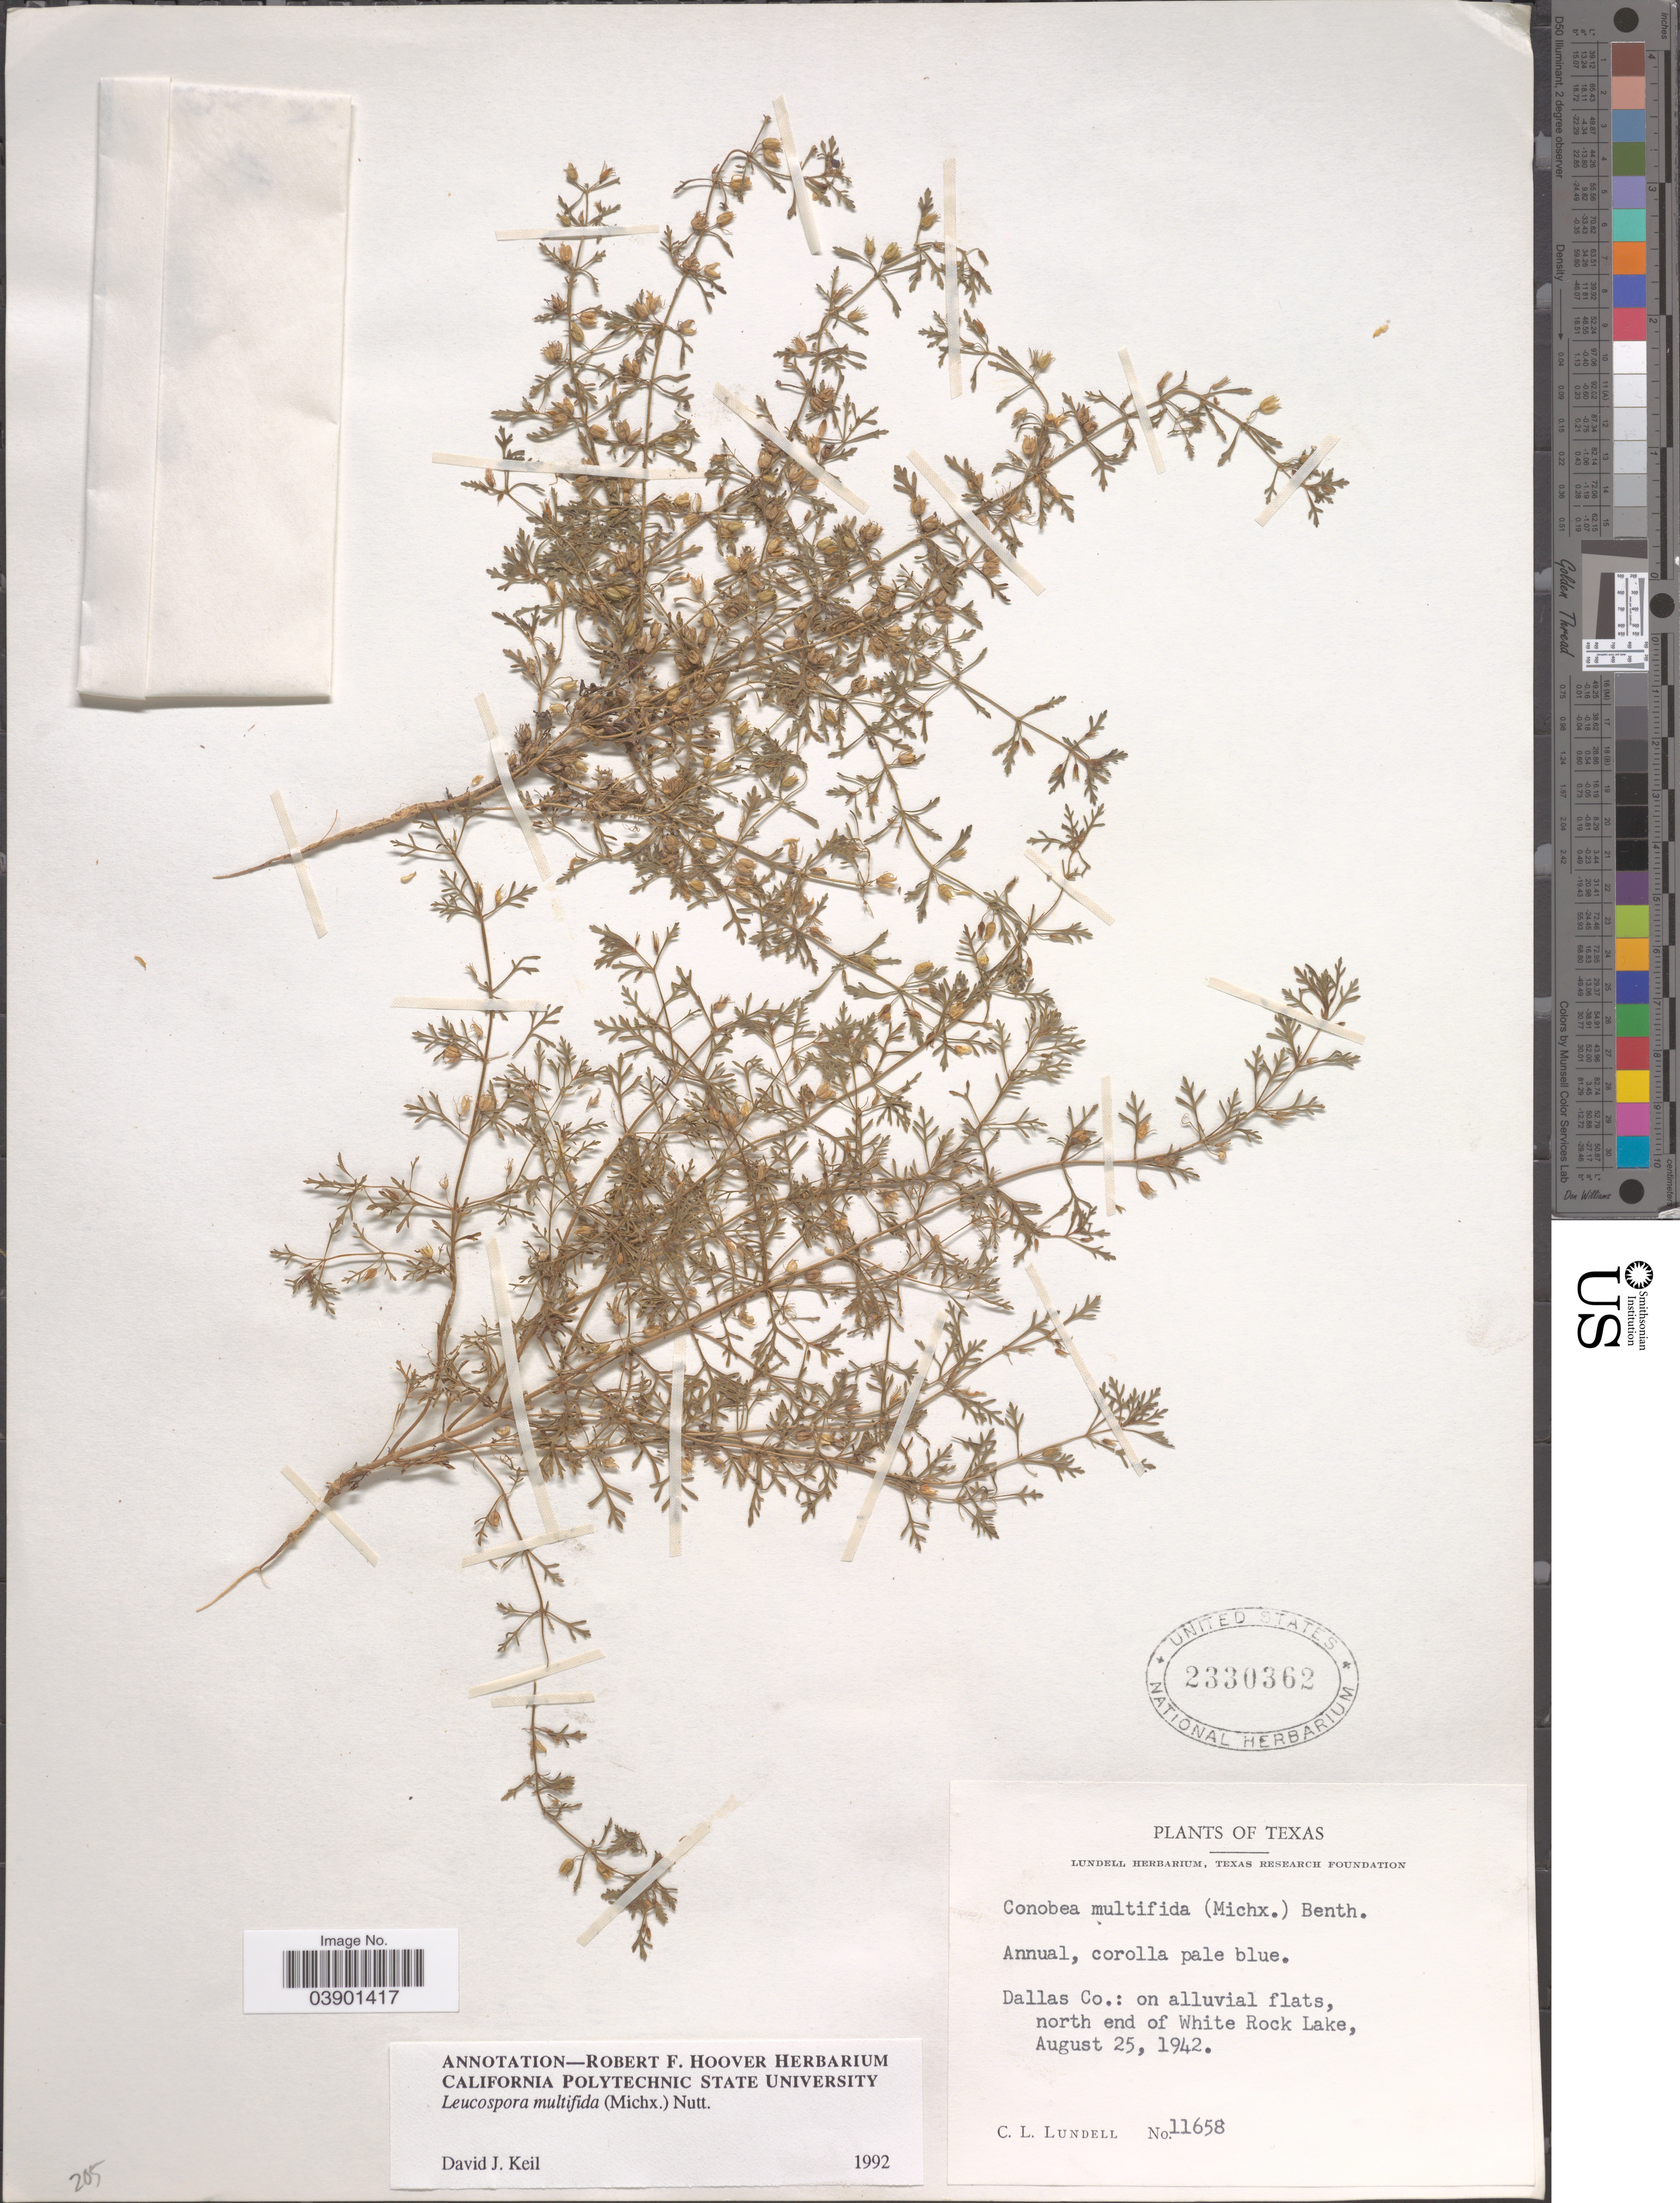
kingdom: Plantae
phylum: Tracheophyta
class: Magnoliopsida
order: Lamiales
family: Plantaginaceae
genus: Leucospora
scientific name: Leucospora multifida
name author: (Michx.) Nutt.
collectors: C. L. Lundell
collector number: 11658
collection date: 1942-08-25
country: United States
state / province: Texas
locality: Dallas Co.: North end of White Rock Lake.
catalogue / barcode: US 2330362